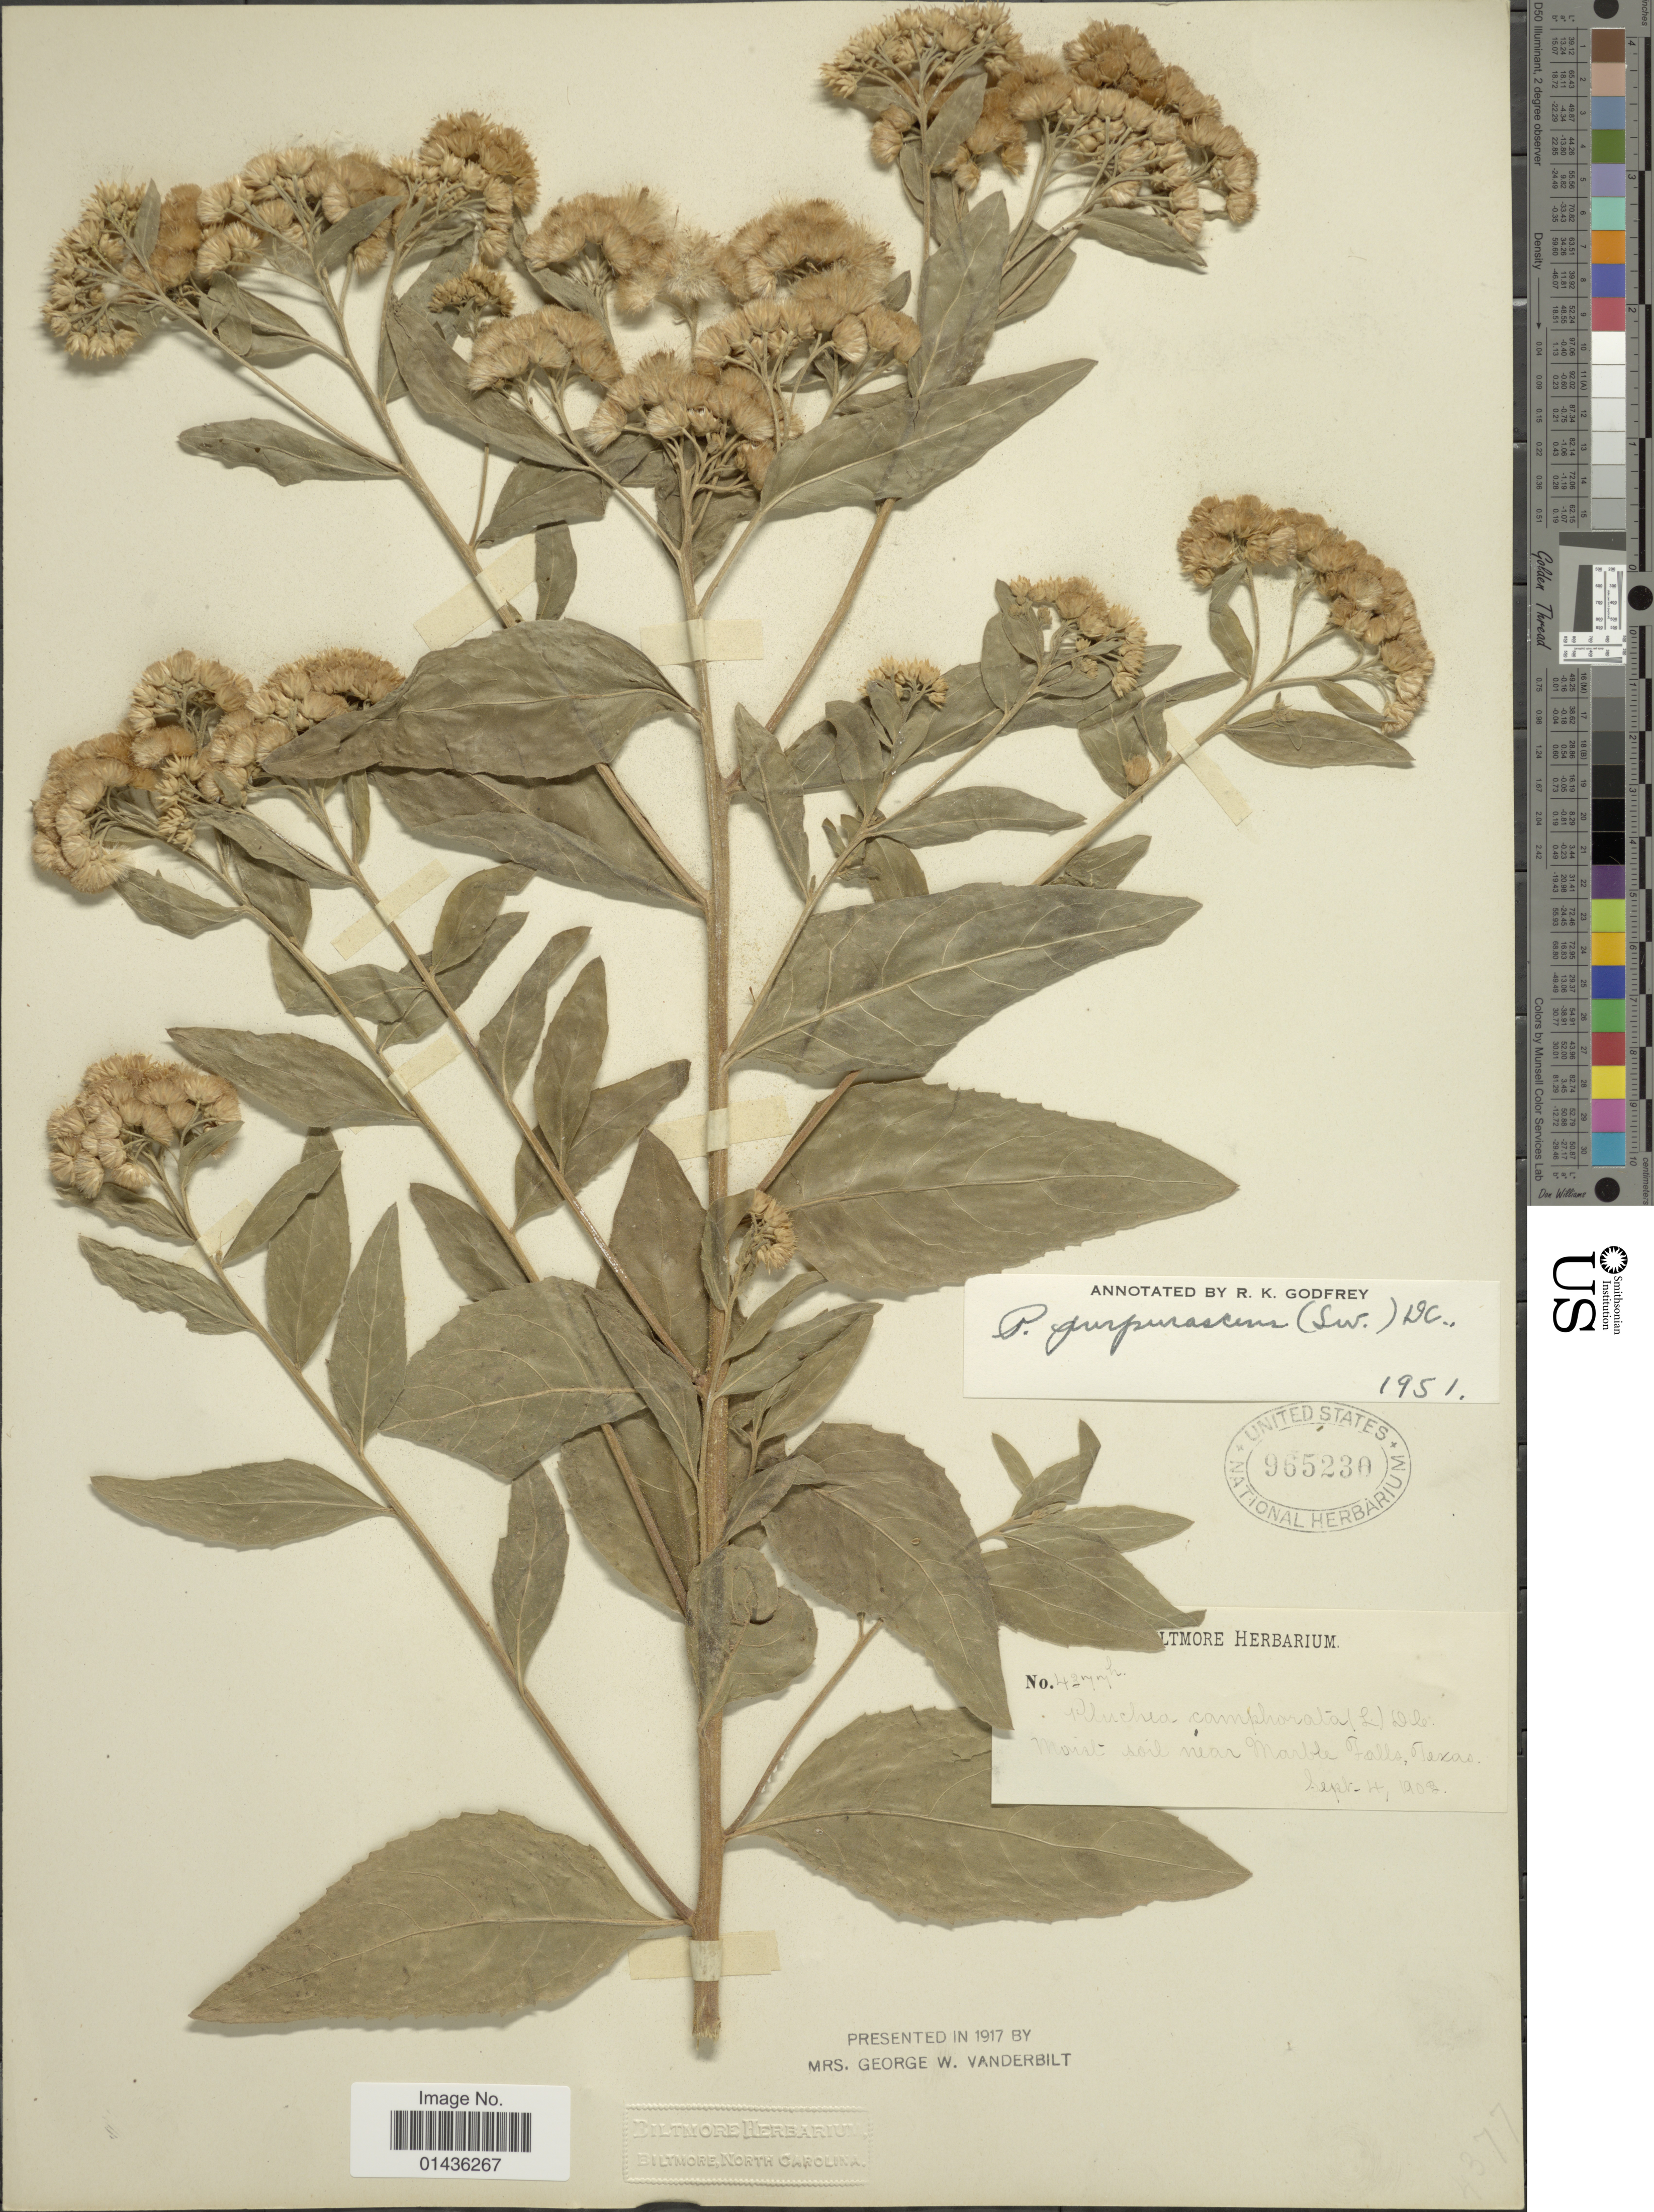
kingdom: Plantae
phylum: Tracheophyta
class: Magnoliopsida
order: Asterales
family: Asteraceae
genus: Pluchea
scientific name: Pluchea odorata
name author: (L.) Cass.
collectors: ex herb. Biltmore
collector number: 4277h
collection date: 1903-09-04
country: United States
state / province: Texas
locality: Near Marble Falls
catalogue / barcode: US 965230